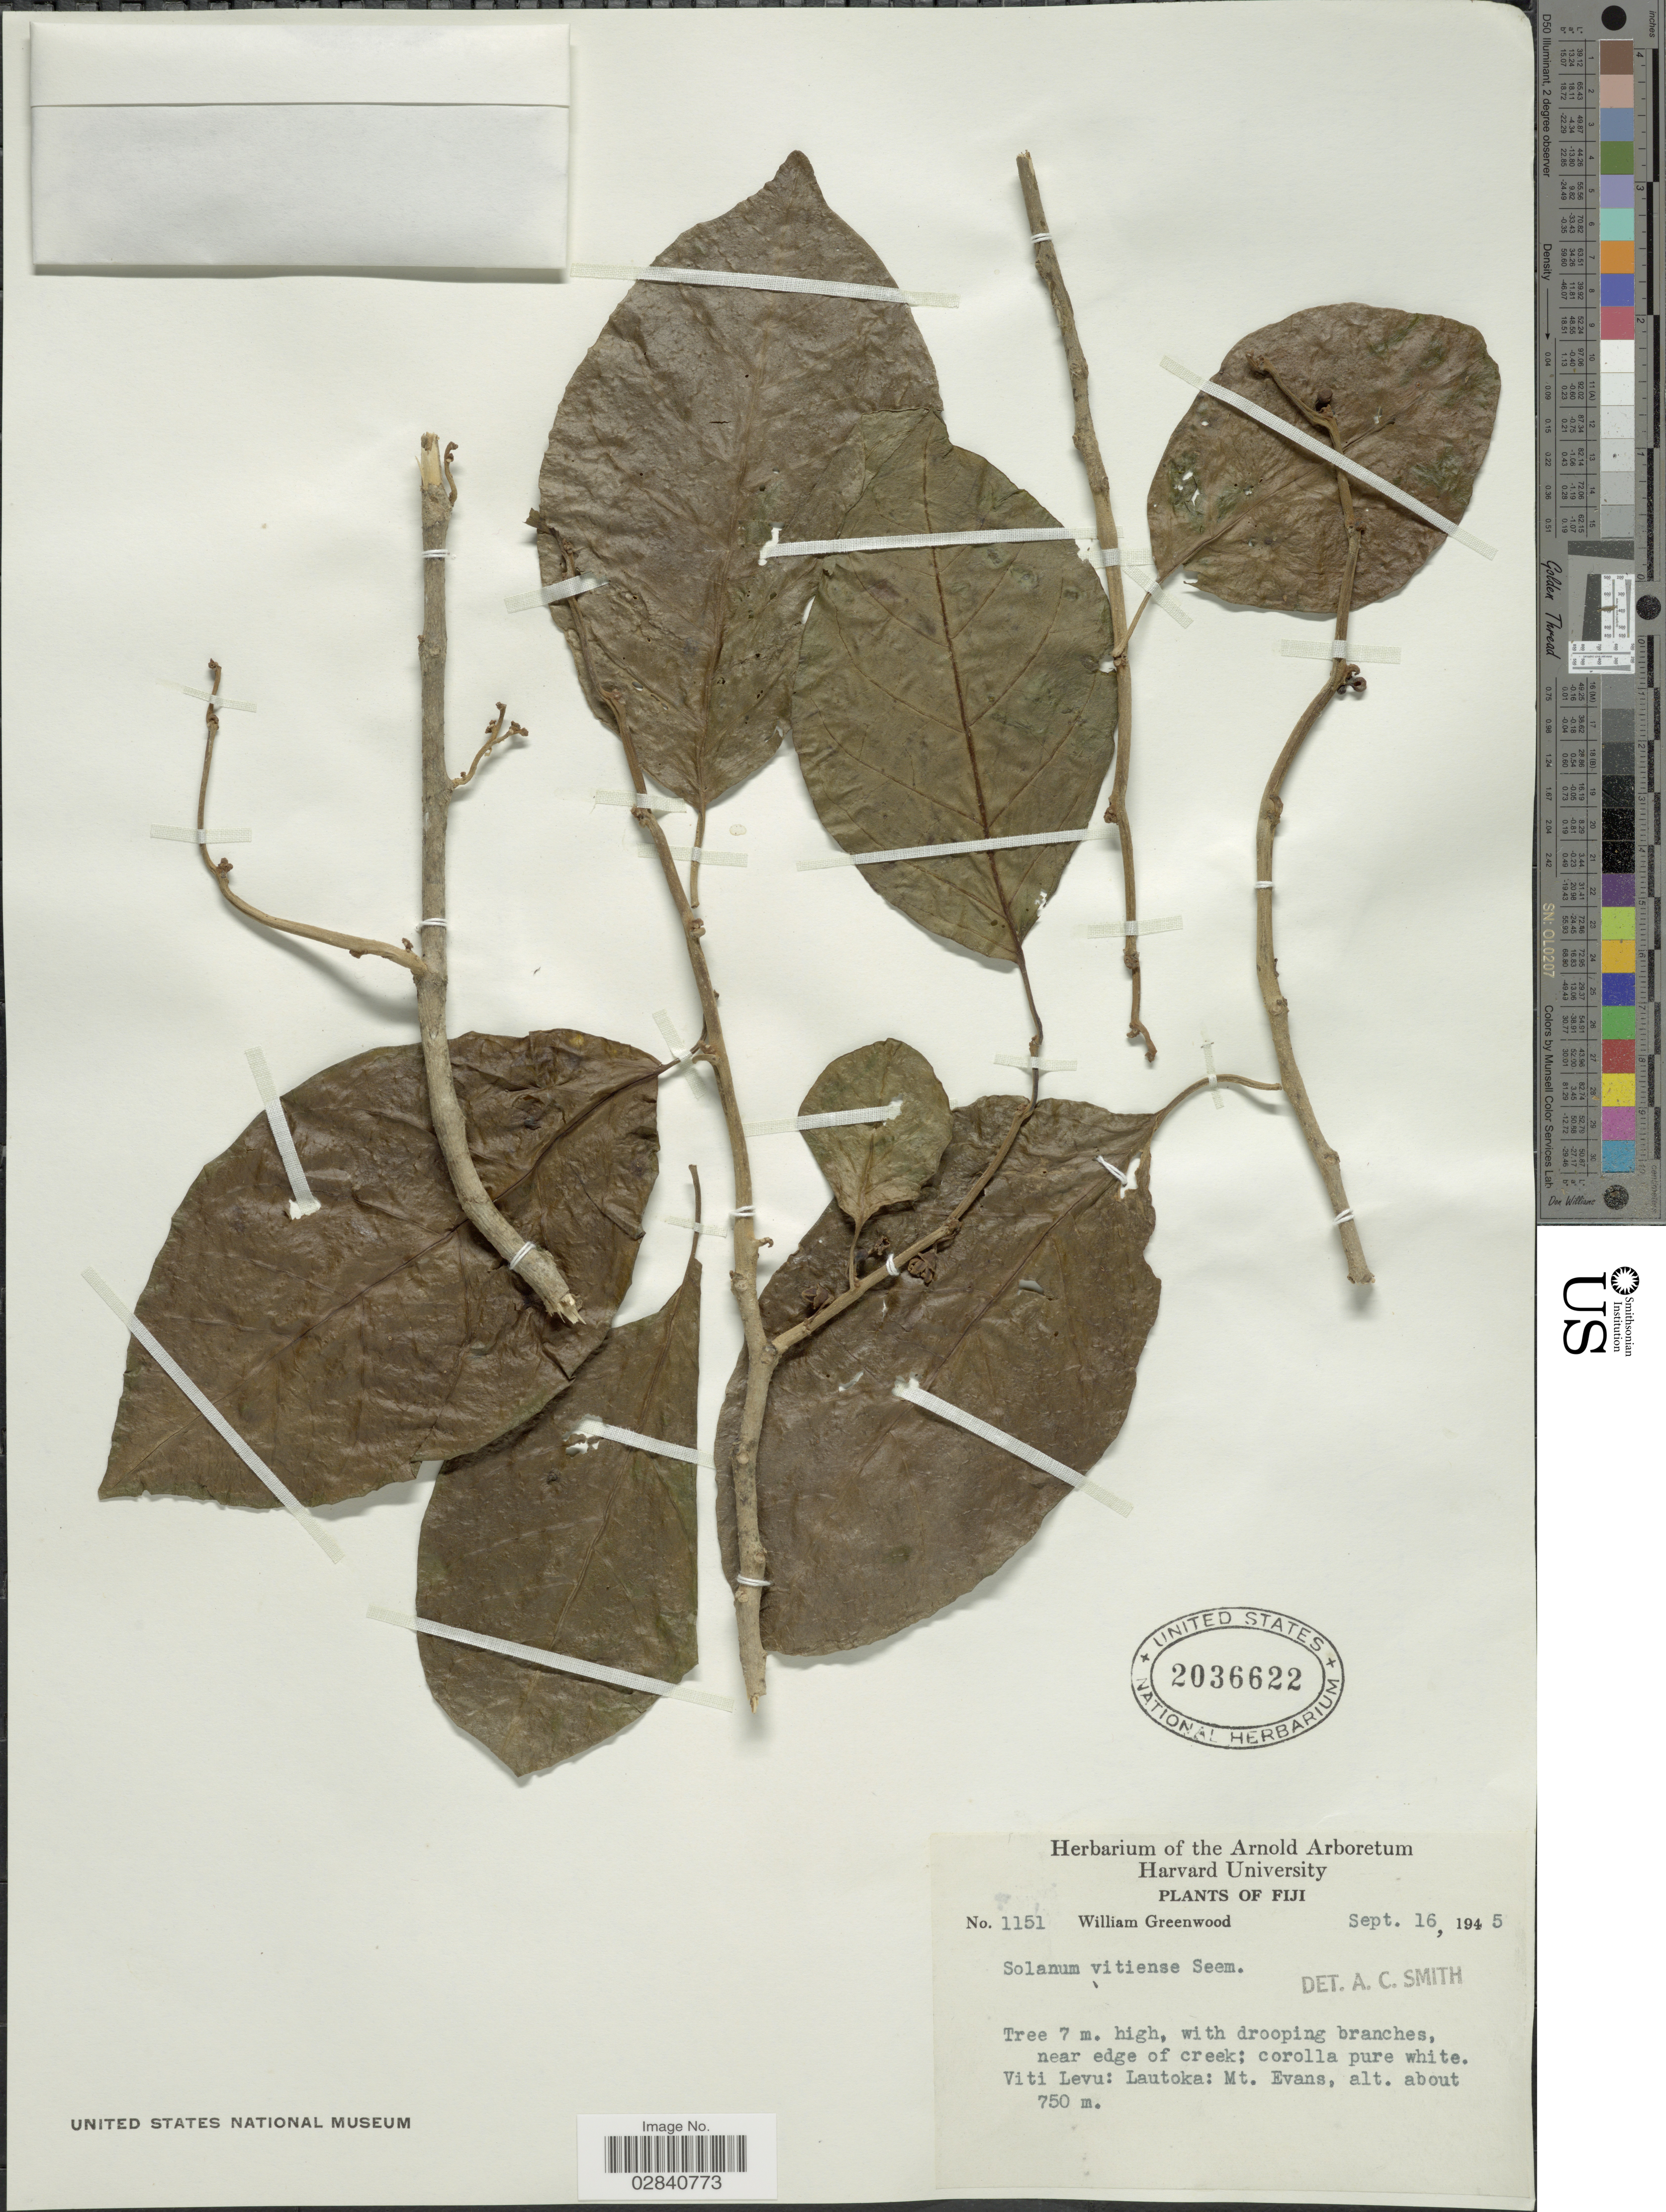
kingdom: Plantae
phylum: Tracheophyta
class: Magnoliopsida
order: Solanales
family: Solanaceae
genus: Lycianthes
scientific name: Lycianthes vitiensis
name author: (Seem.) A.R. Bean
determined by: Knapp, S. D.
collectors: W. Greenwood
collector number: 1151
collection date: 1945-09-16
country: Fiji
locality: Viti Levu: Lautoka: Mt. Evans.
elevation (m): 750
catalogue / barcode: US 2036622